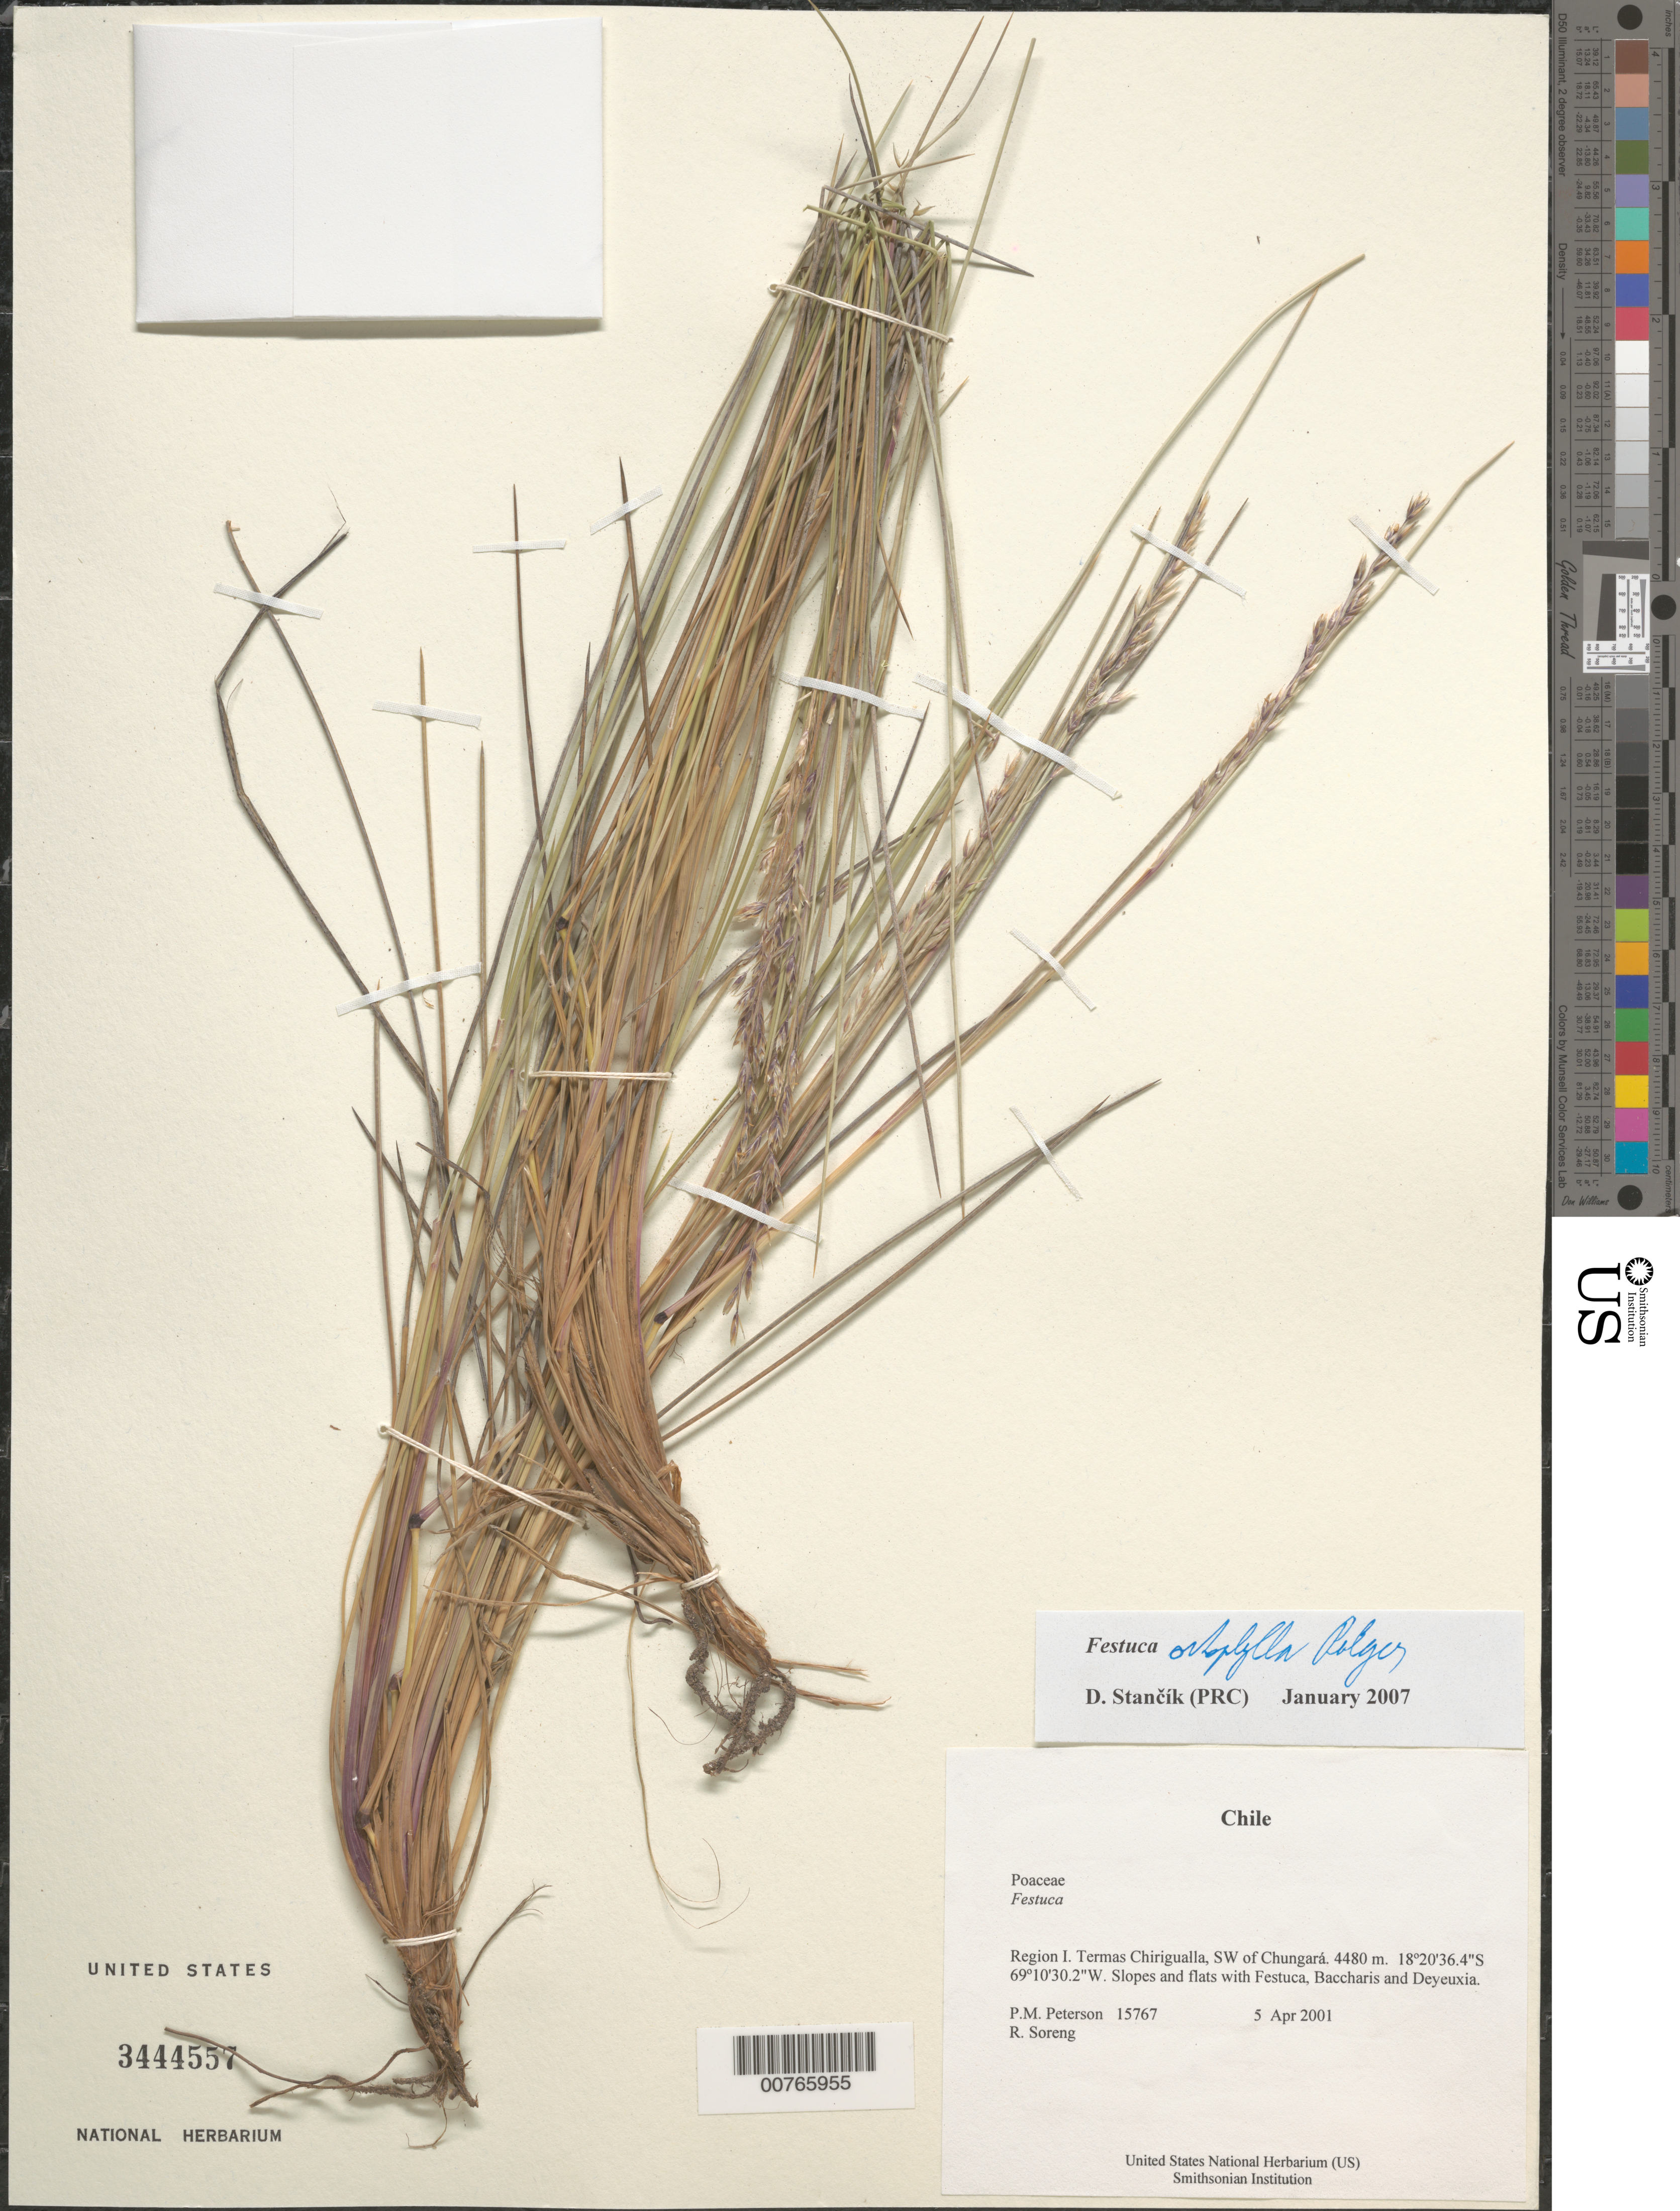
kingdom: Plantae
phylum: Tracheophyta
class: Liliopsida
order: Poales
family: Poaceae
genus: Festuca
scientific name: Festuca orthophylla var. boliviana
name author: Pilg.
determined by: Stancik, D.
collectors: P. M. Peterson & R. J. Soreng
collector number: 15767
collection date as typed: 05 Apr 2001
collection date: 2001-04-05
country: Chile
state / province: Tarapacá (I)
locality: Termas Chirigualla, SW of Chungará.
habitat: Slopes and flats with Festuca, Baccharis and Deyeuxia.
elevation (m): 4480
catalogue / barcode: US 3444557